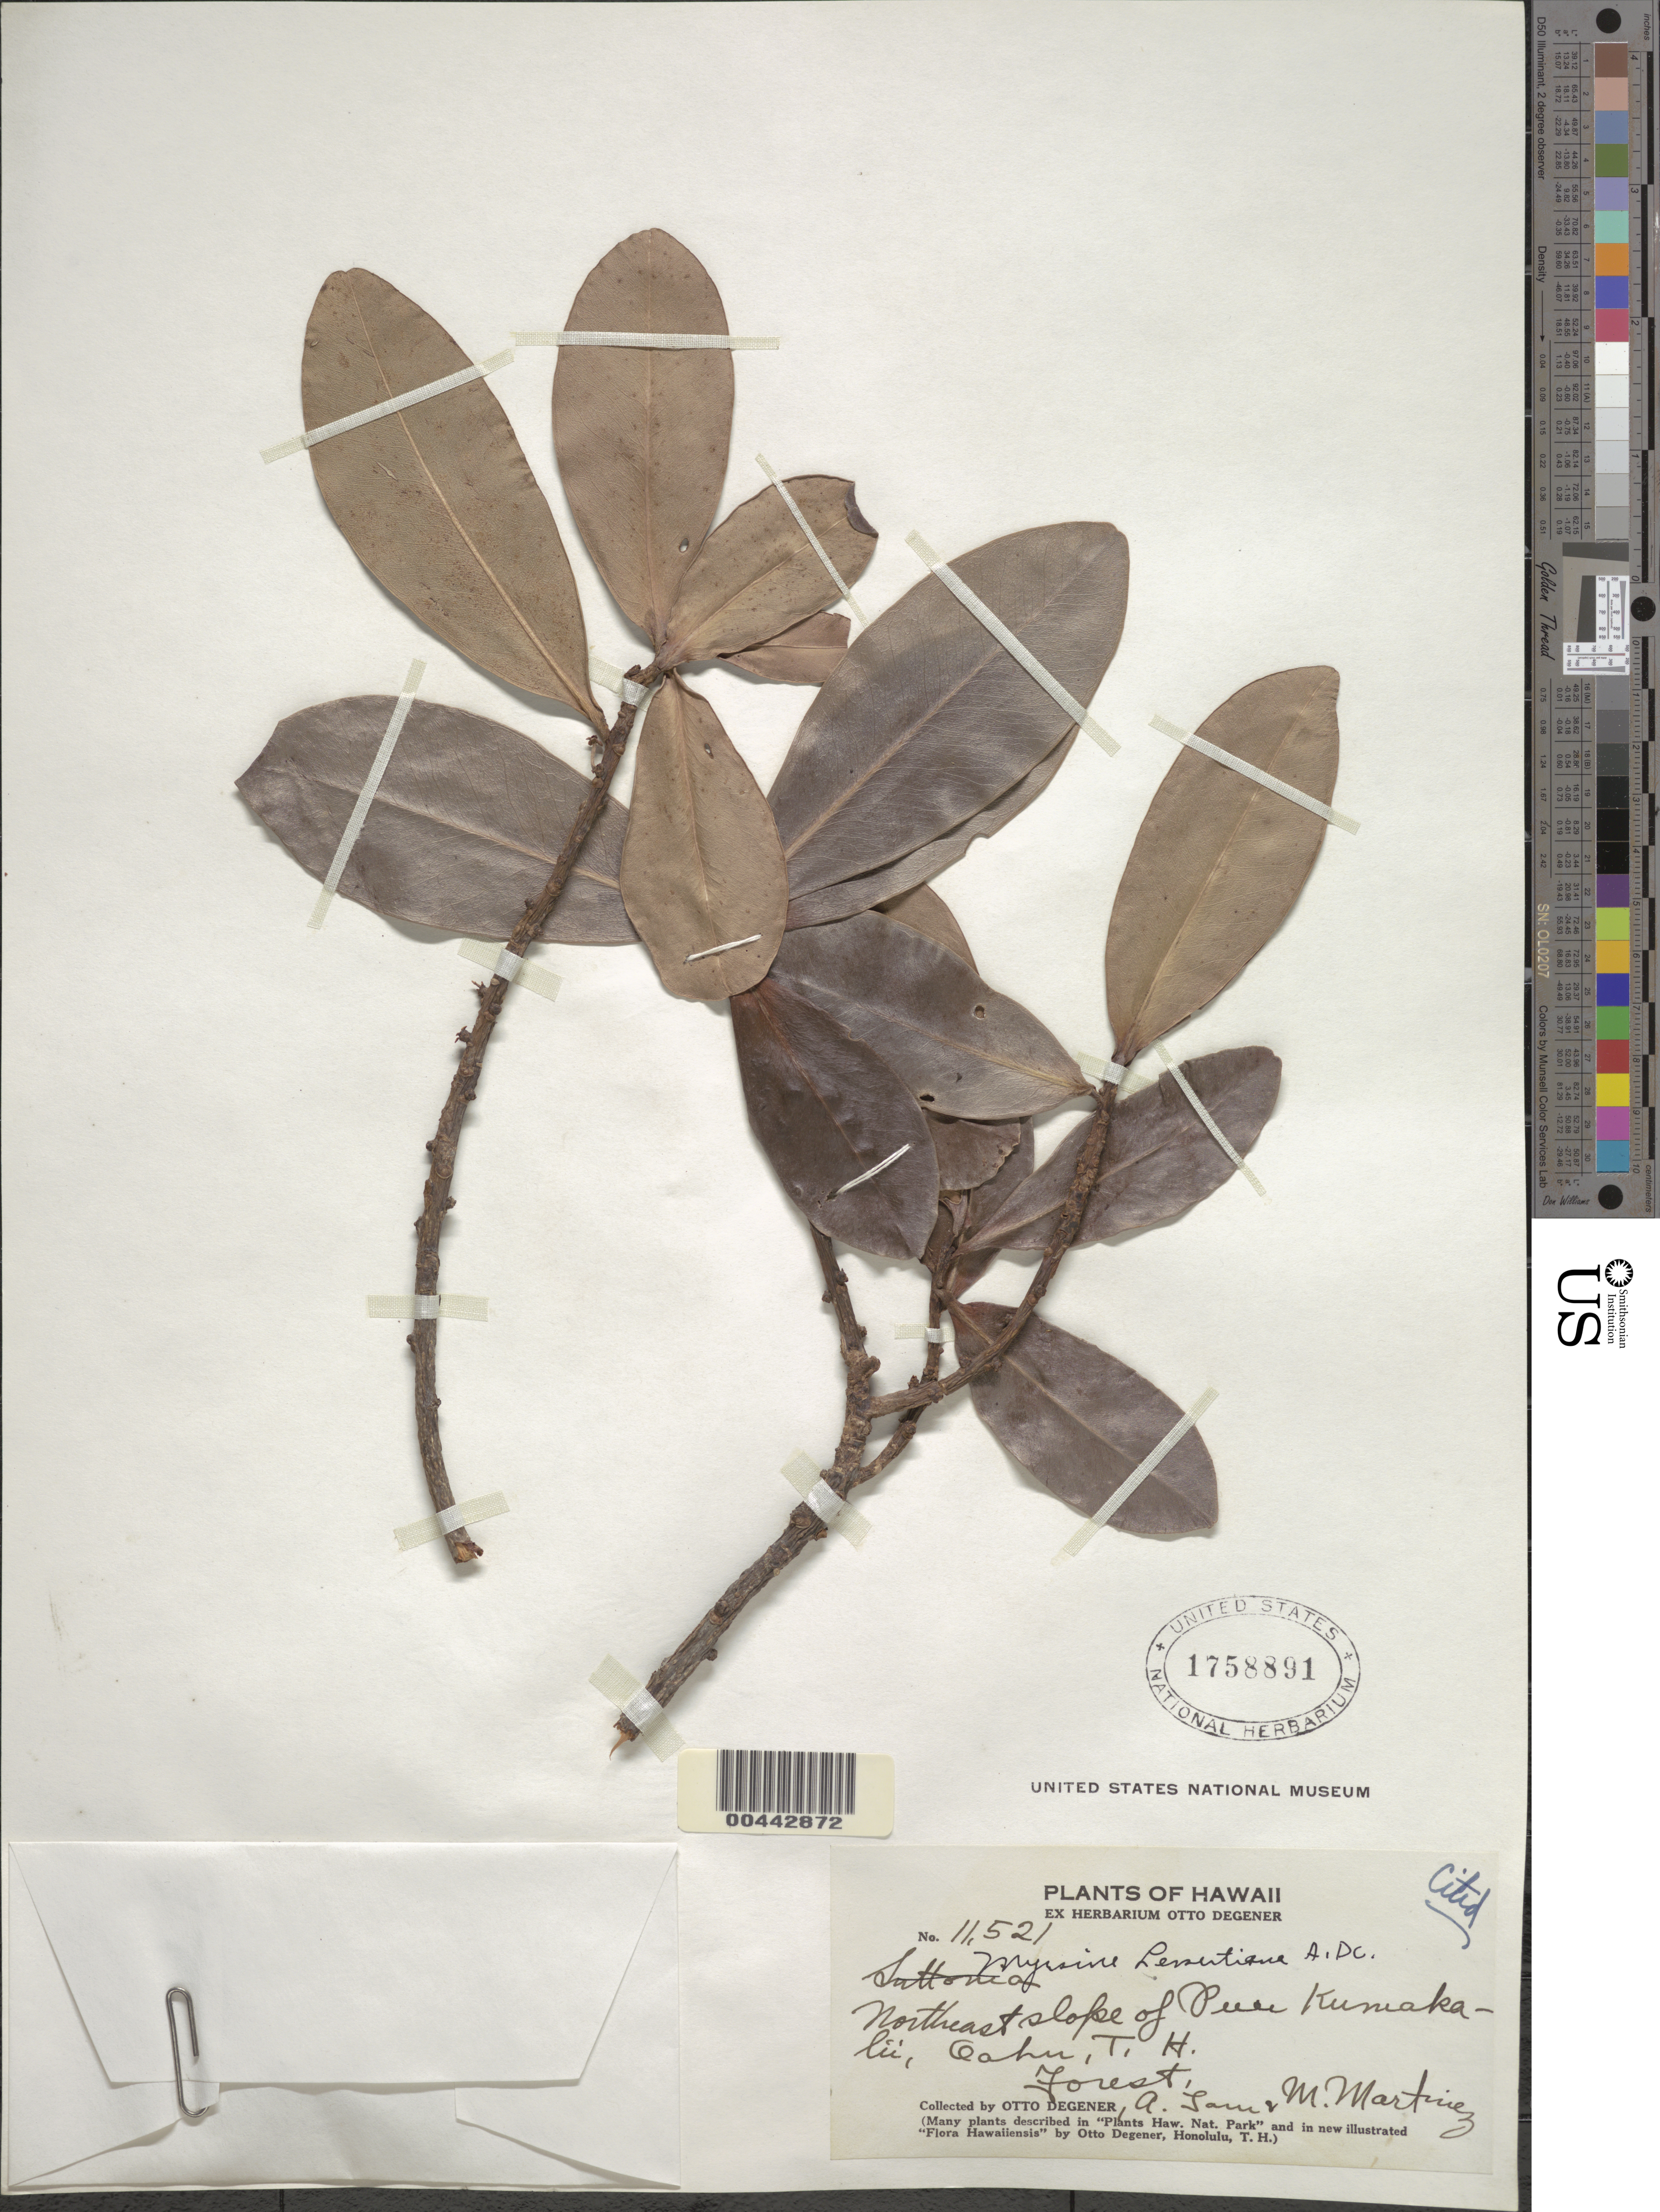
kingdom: Plantae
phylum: Tracheophyta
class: Magnoliopsida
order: Ericales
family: Primulaceae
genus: Myrsine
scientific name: Myrsine lessertiana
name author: A. DC.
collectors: O. Degener, A. Tam & M. Martínez M.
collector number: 11521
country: United States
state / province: Hawaii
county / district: Honolulu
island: Oahu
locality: Northeast slope of Puu Kumakalii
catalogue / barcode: US 1758891